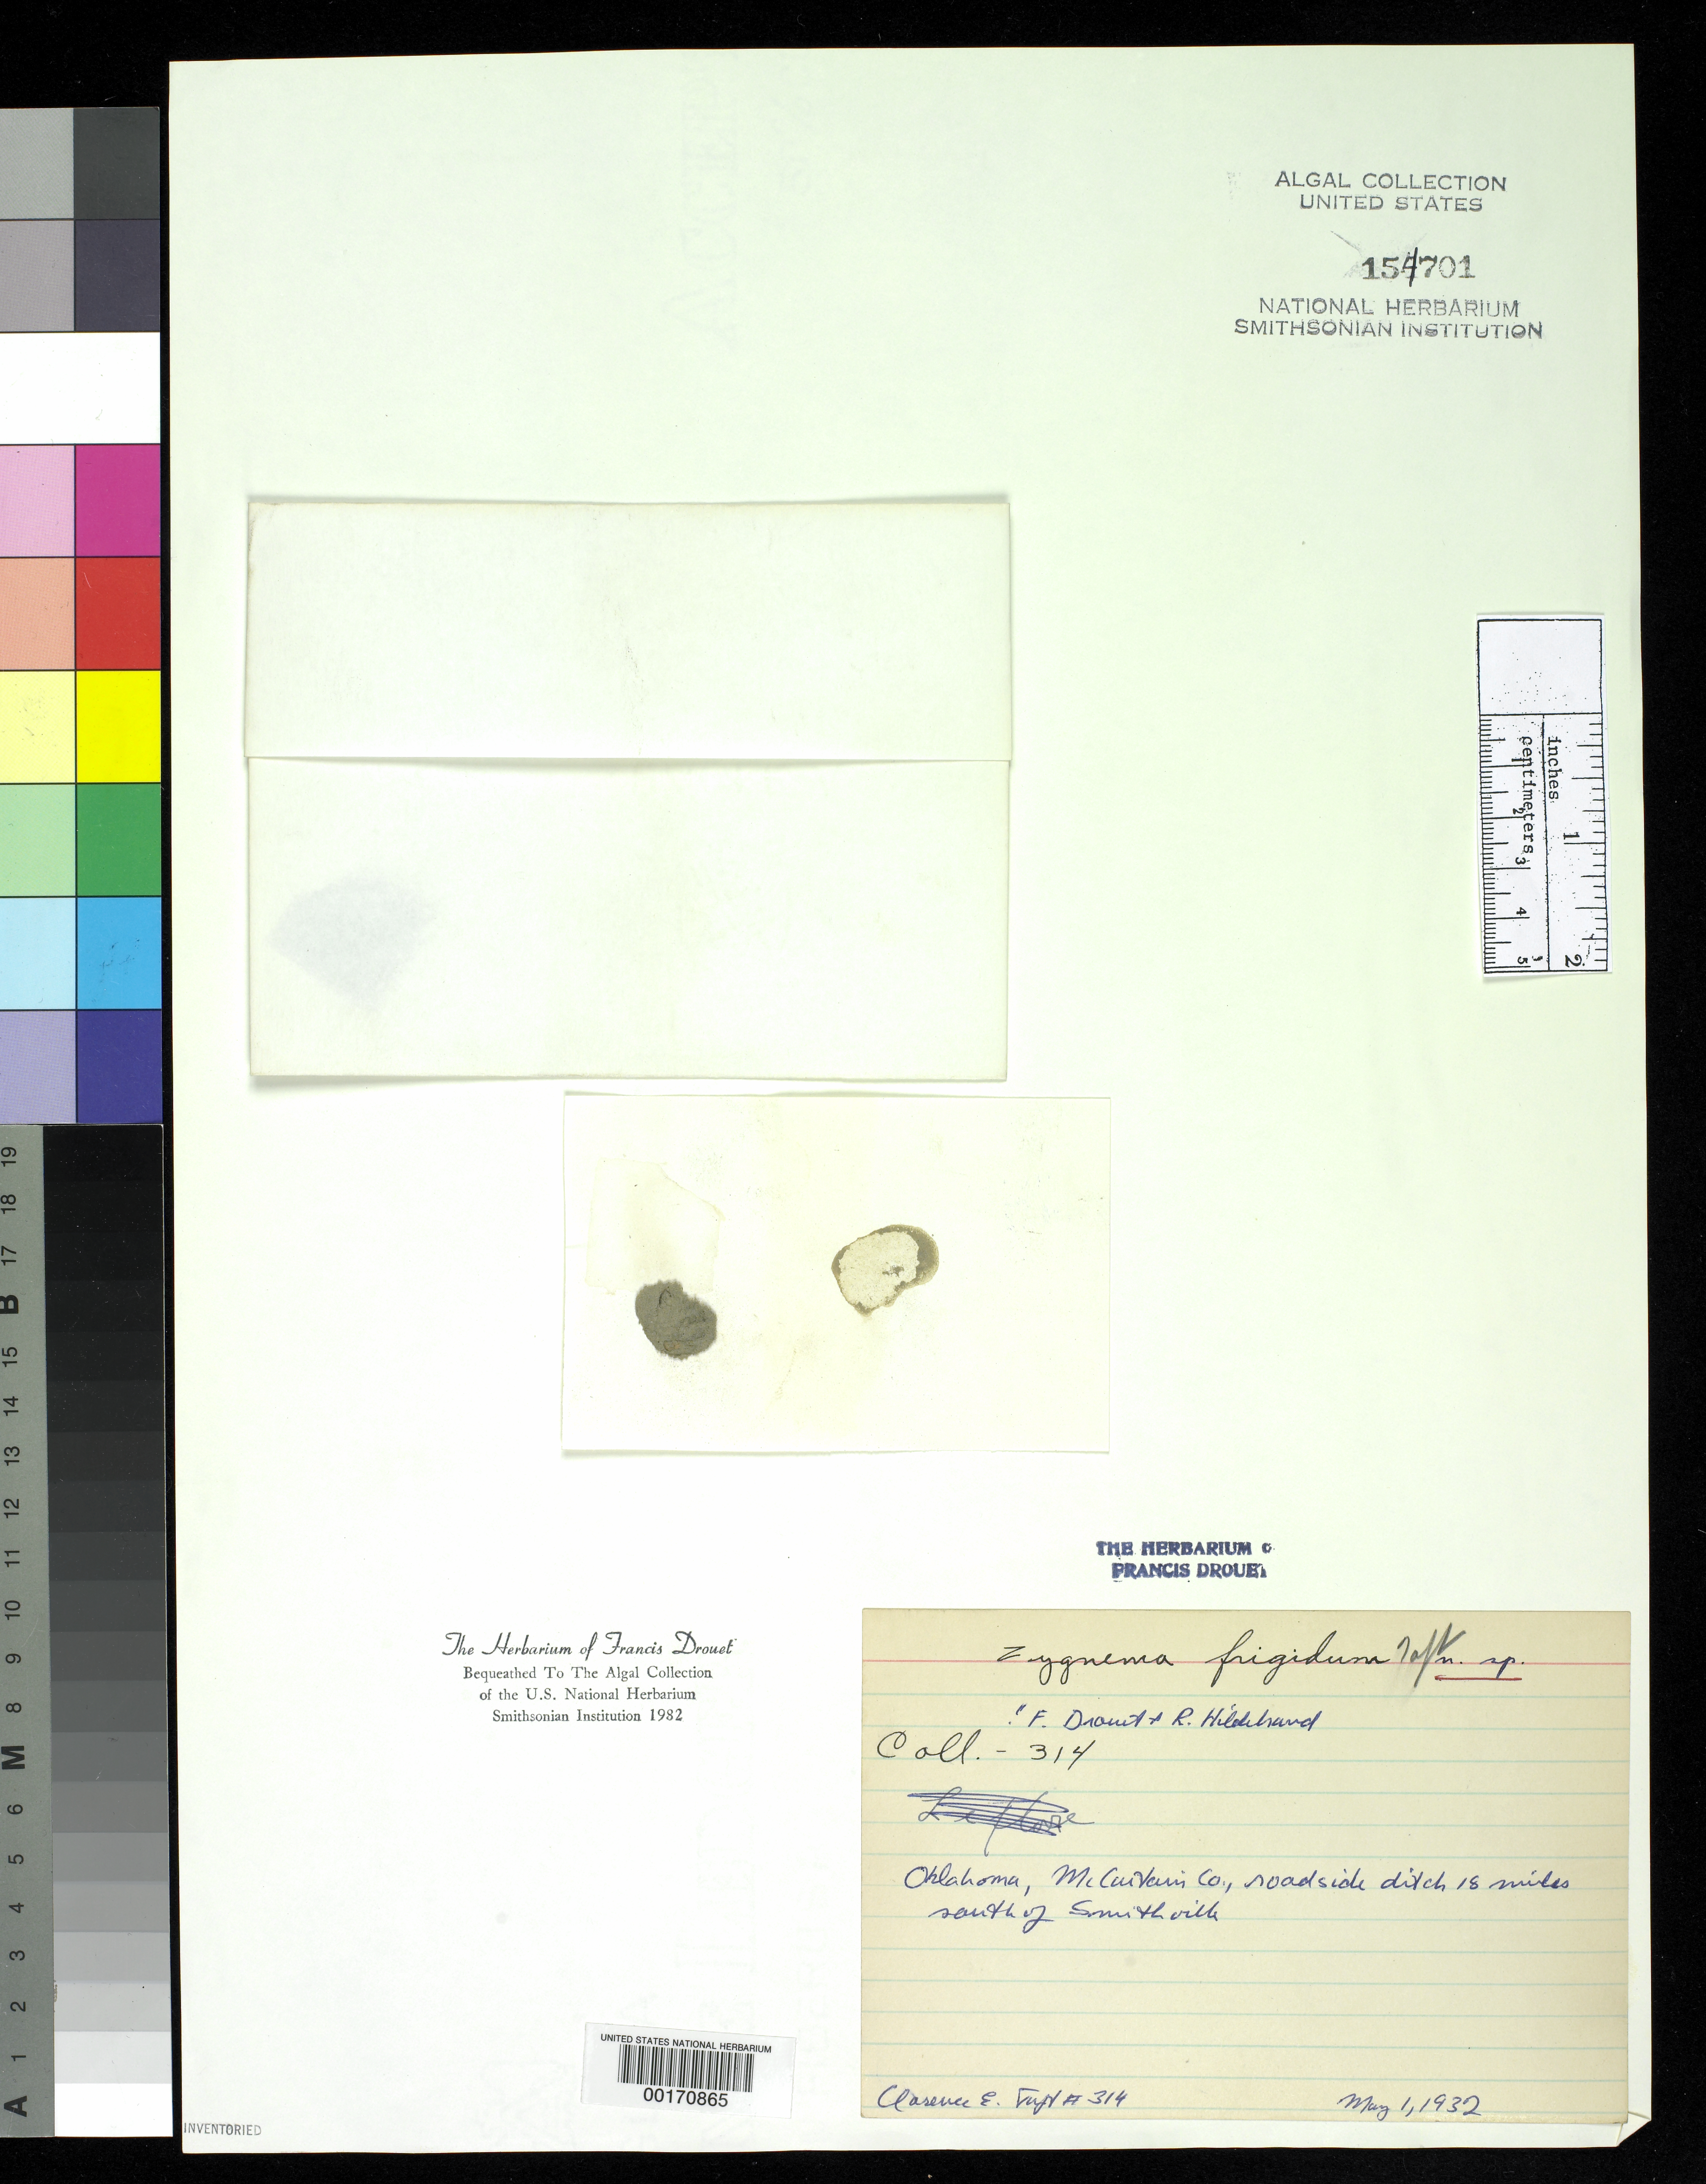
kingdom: Plantae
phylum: Charophyta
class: Zygnematophyceae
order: Zygnematales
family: Zygnemataceae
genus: Zygnema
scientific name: Zygnema frigidum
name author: C.E. Taft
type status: Holotype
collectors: C. E. Taft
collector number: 314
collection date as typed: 01 May 1932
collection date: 1932-05-01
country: United States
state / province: Oklahoma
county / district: McCurtain County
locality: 18 miles south of Smithville.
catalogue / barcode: US 154701